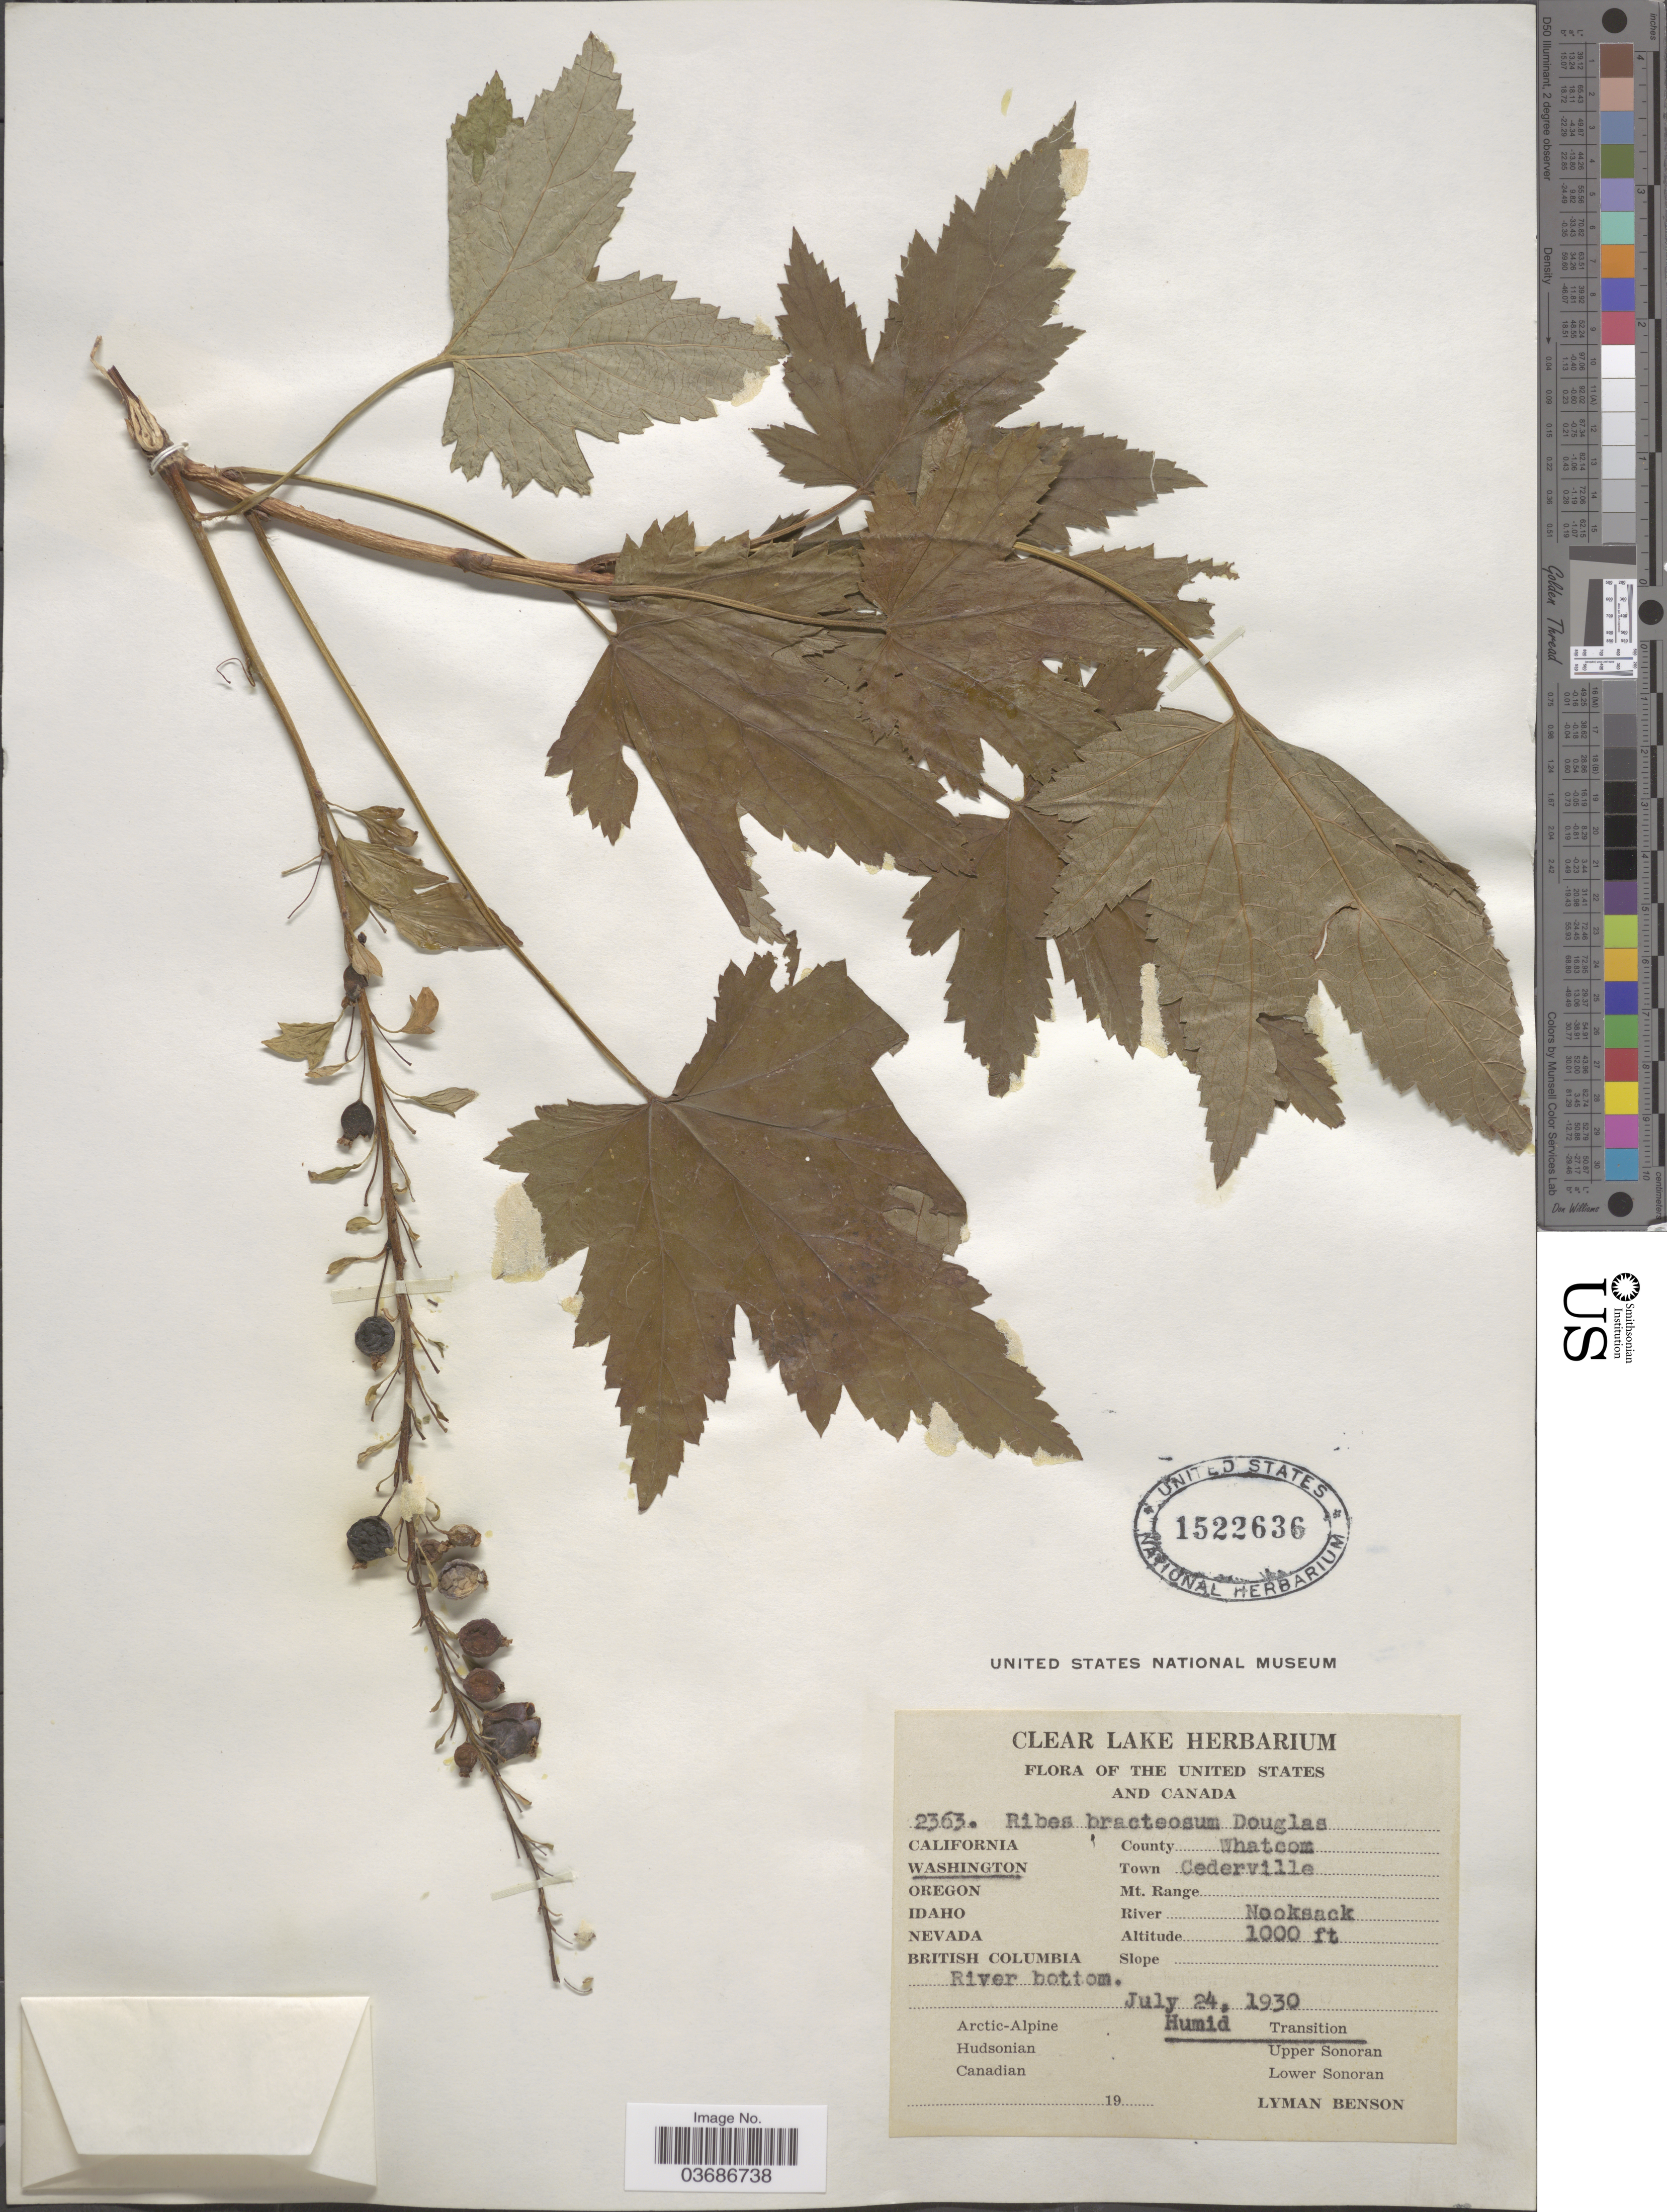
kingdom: Plantae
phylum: Tracheophyta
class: Magnoliopsida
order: Saxifragales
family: Grossulariaceae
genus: Ribes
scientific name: Ribes bracteosum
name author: Douglas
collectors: L. D. Benson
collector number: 2363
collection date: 1930-07-24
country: United States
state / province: Washington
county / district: Whatcom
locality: County Whatcom. Town Cederville. River Nooksack. River bottom. Humid Transition.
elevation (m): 305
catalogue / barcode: US 1522636